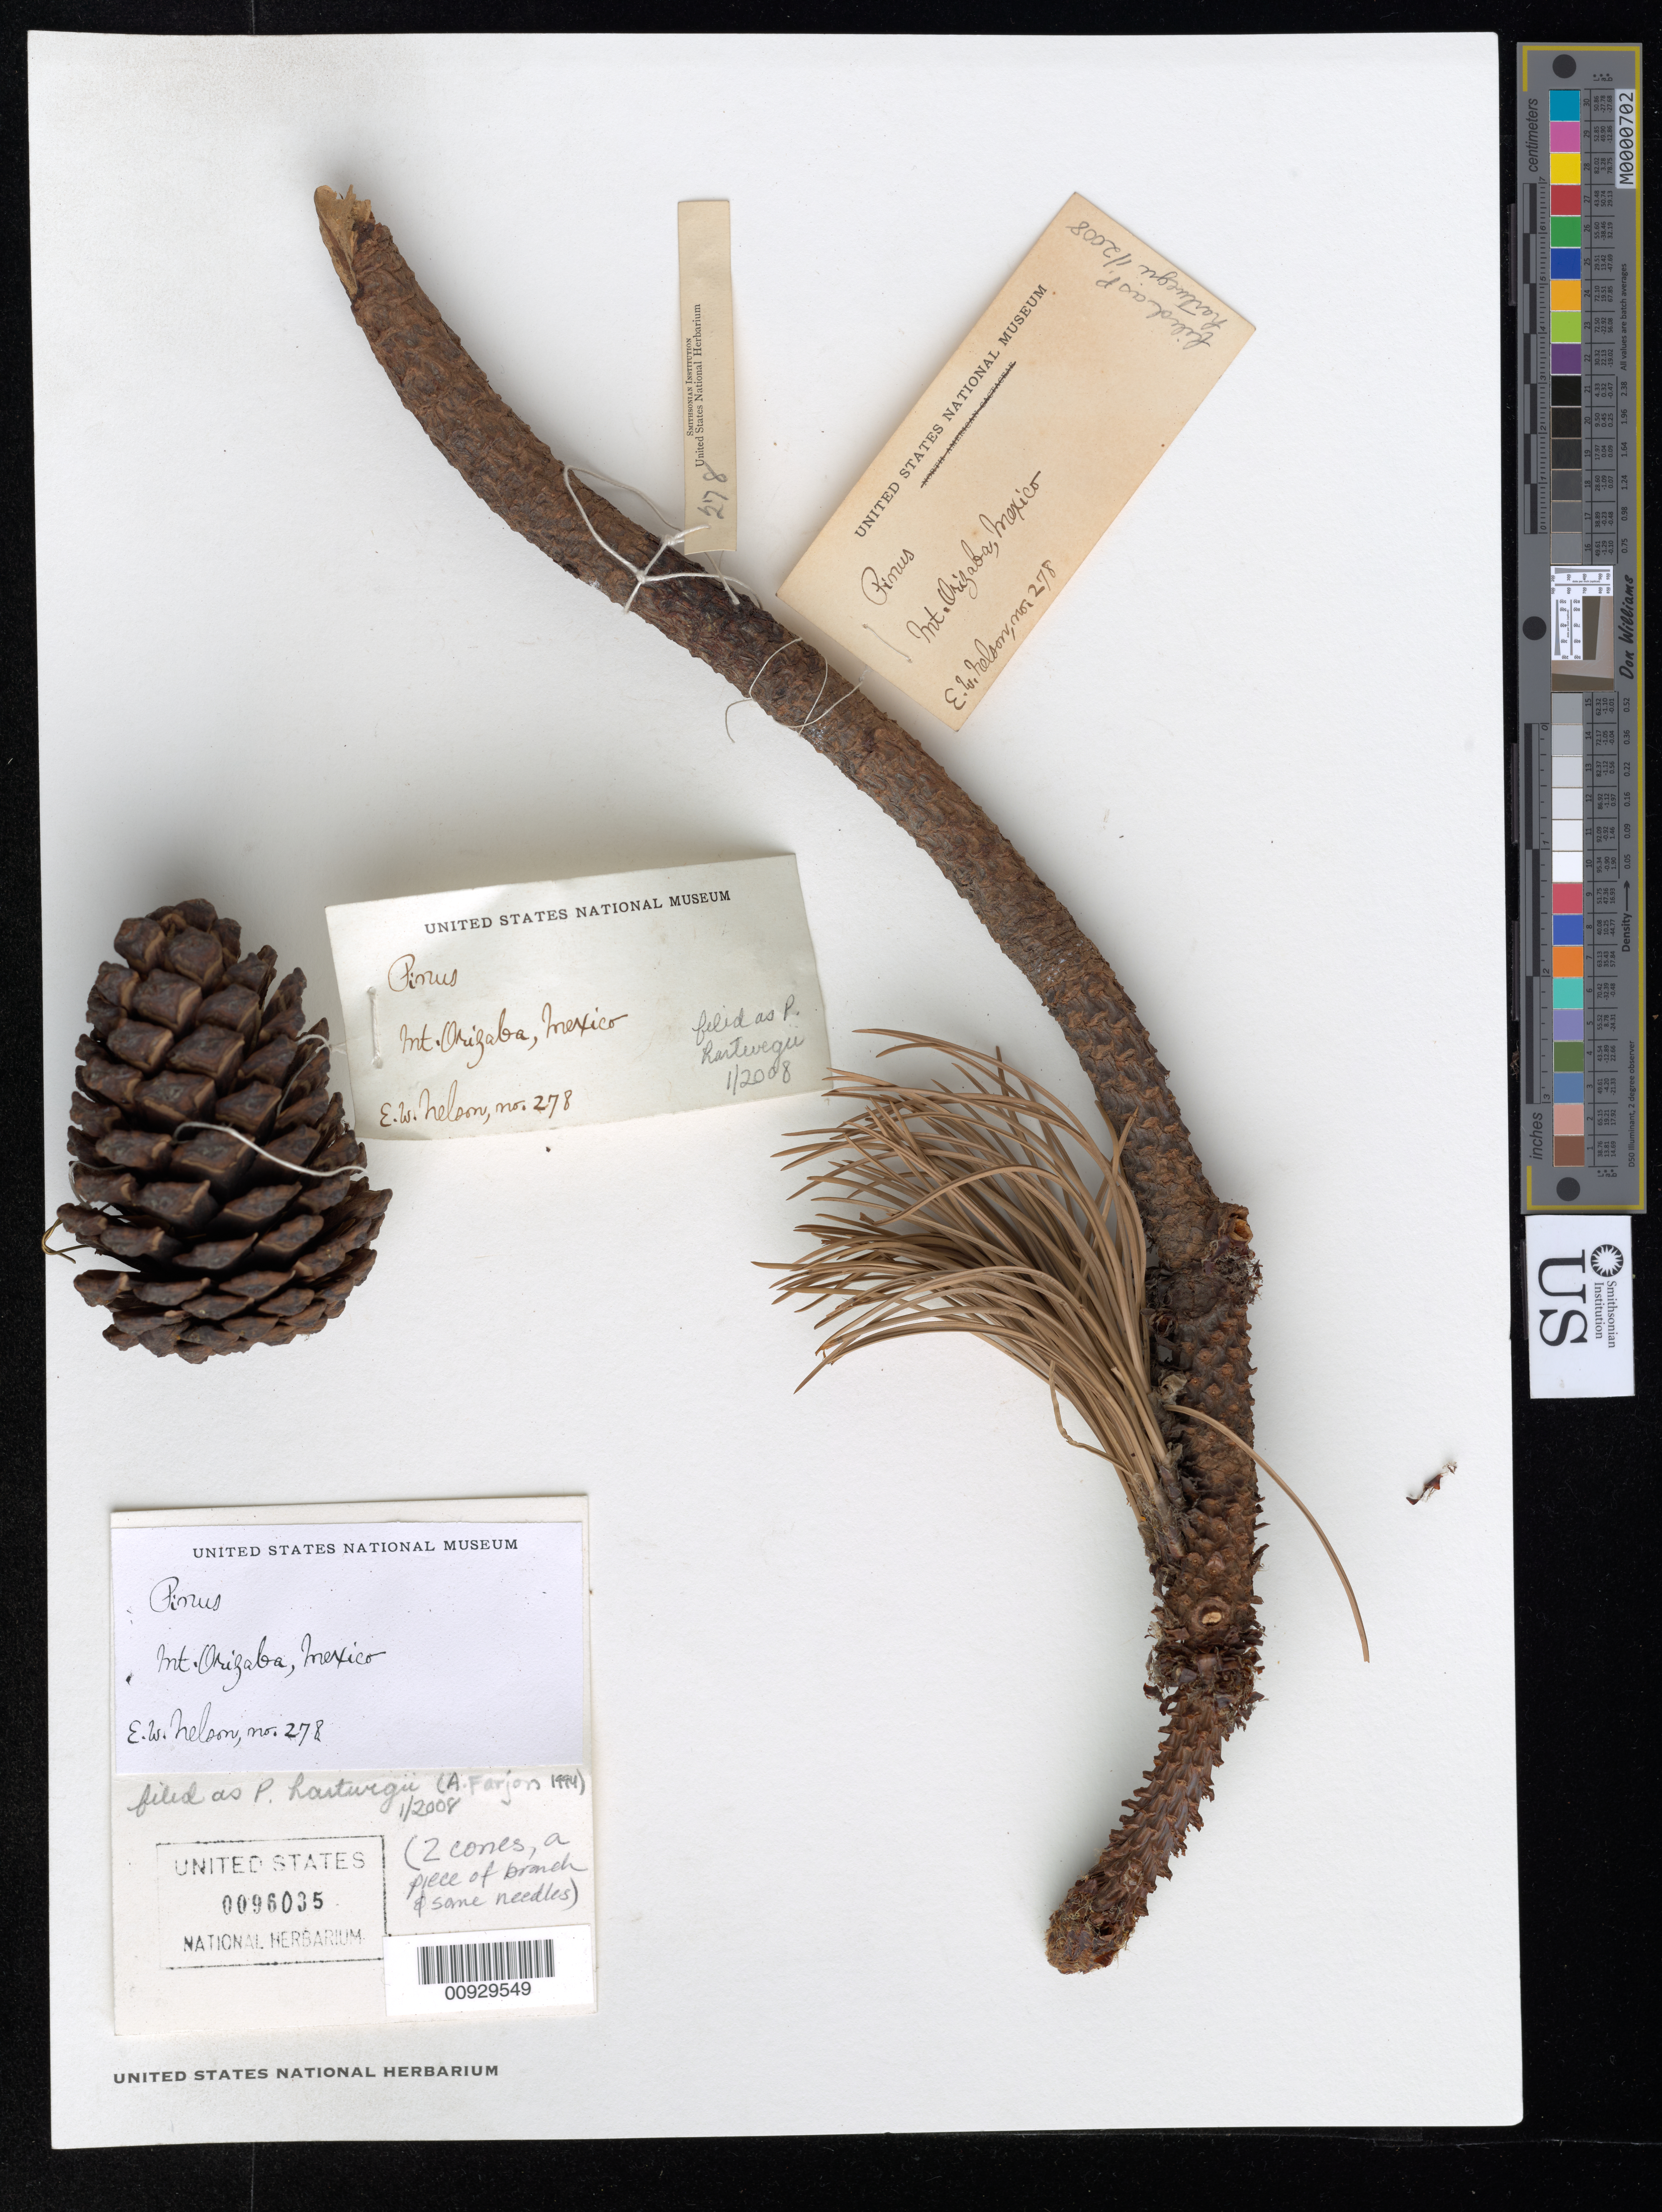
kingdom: Plantae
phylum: Tracheophyta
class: Pinopsida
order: Pinales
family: Pinaceae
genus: Pinus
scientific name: Pinus hartwegii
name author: Lindl.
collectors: E. W. Nelson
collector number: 278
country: Mexico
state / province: Puebla / Veracruz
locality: Mt. Orizaba.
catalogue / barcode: US 96035